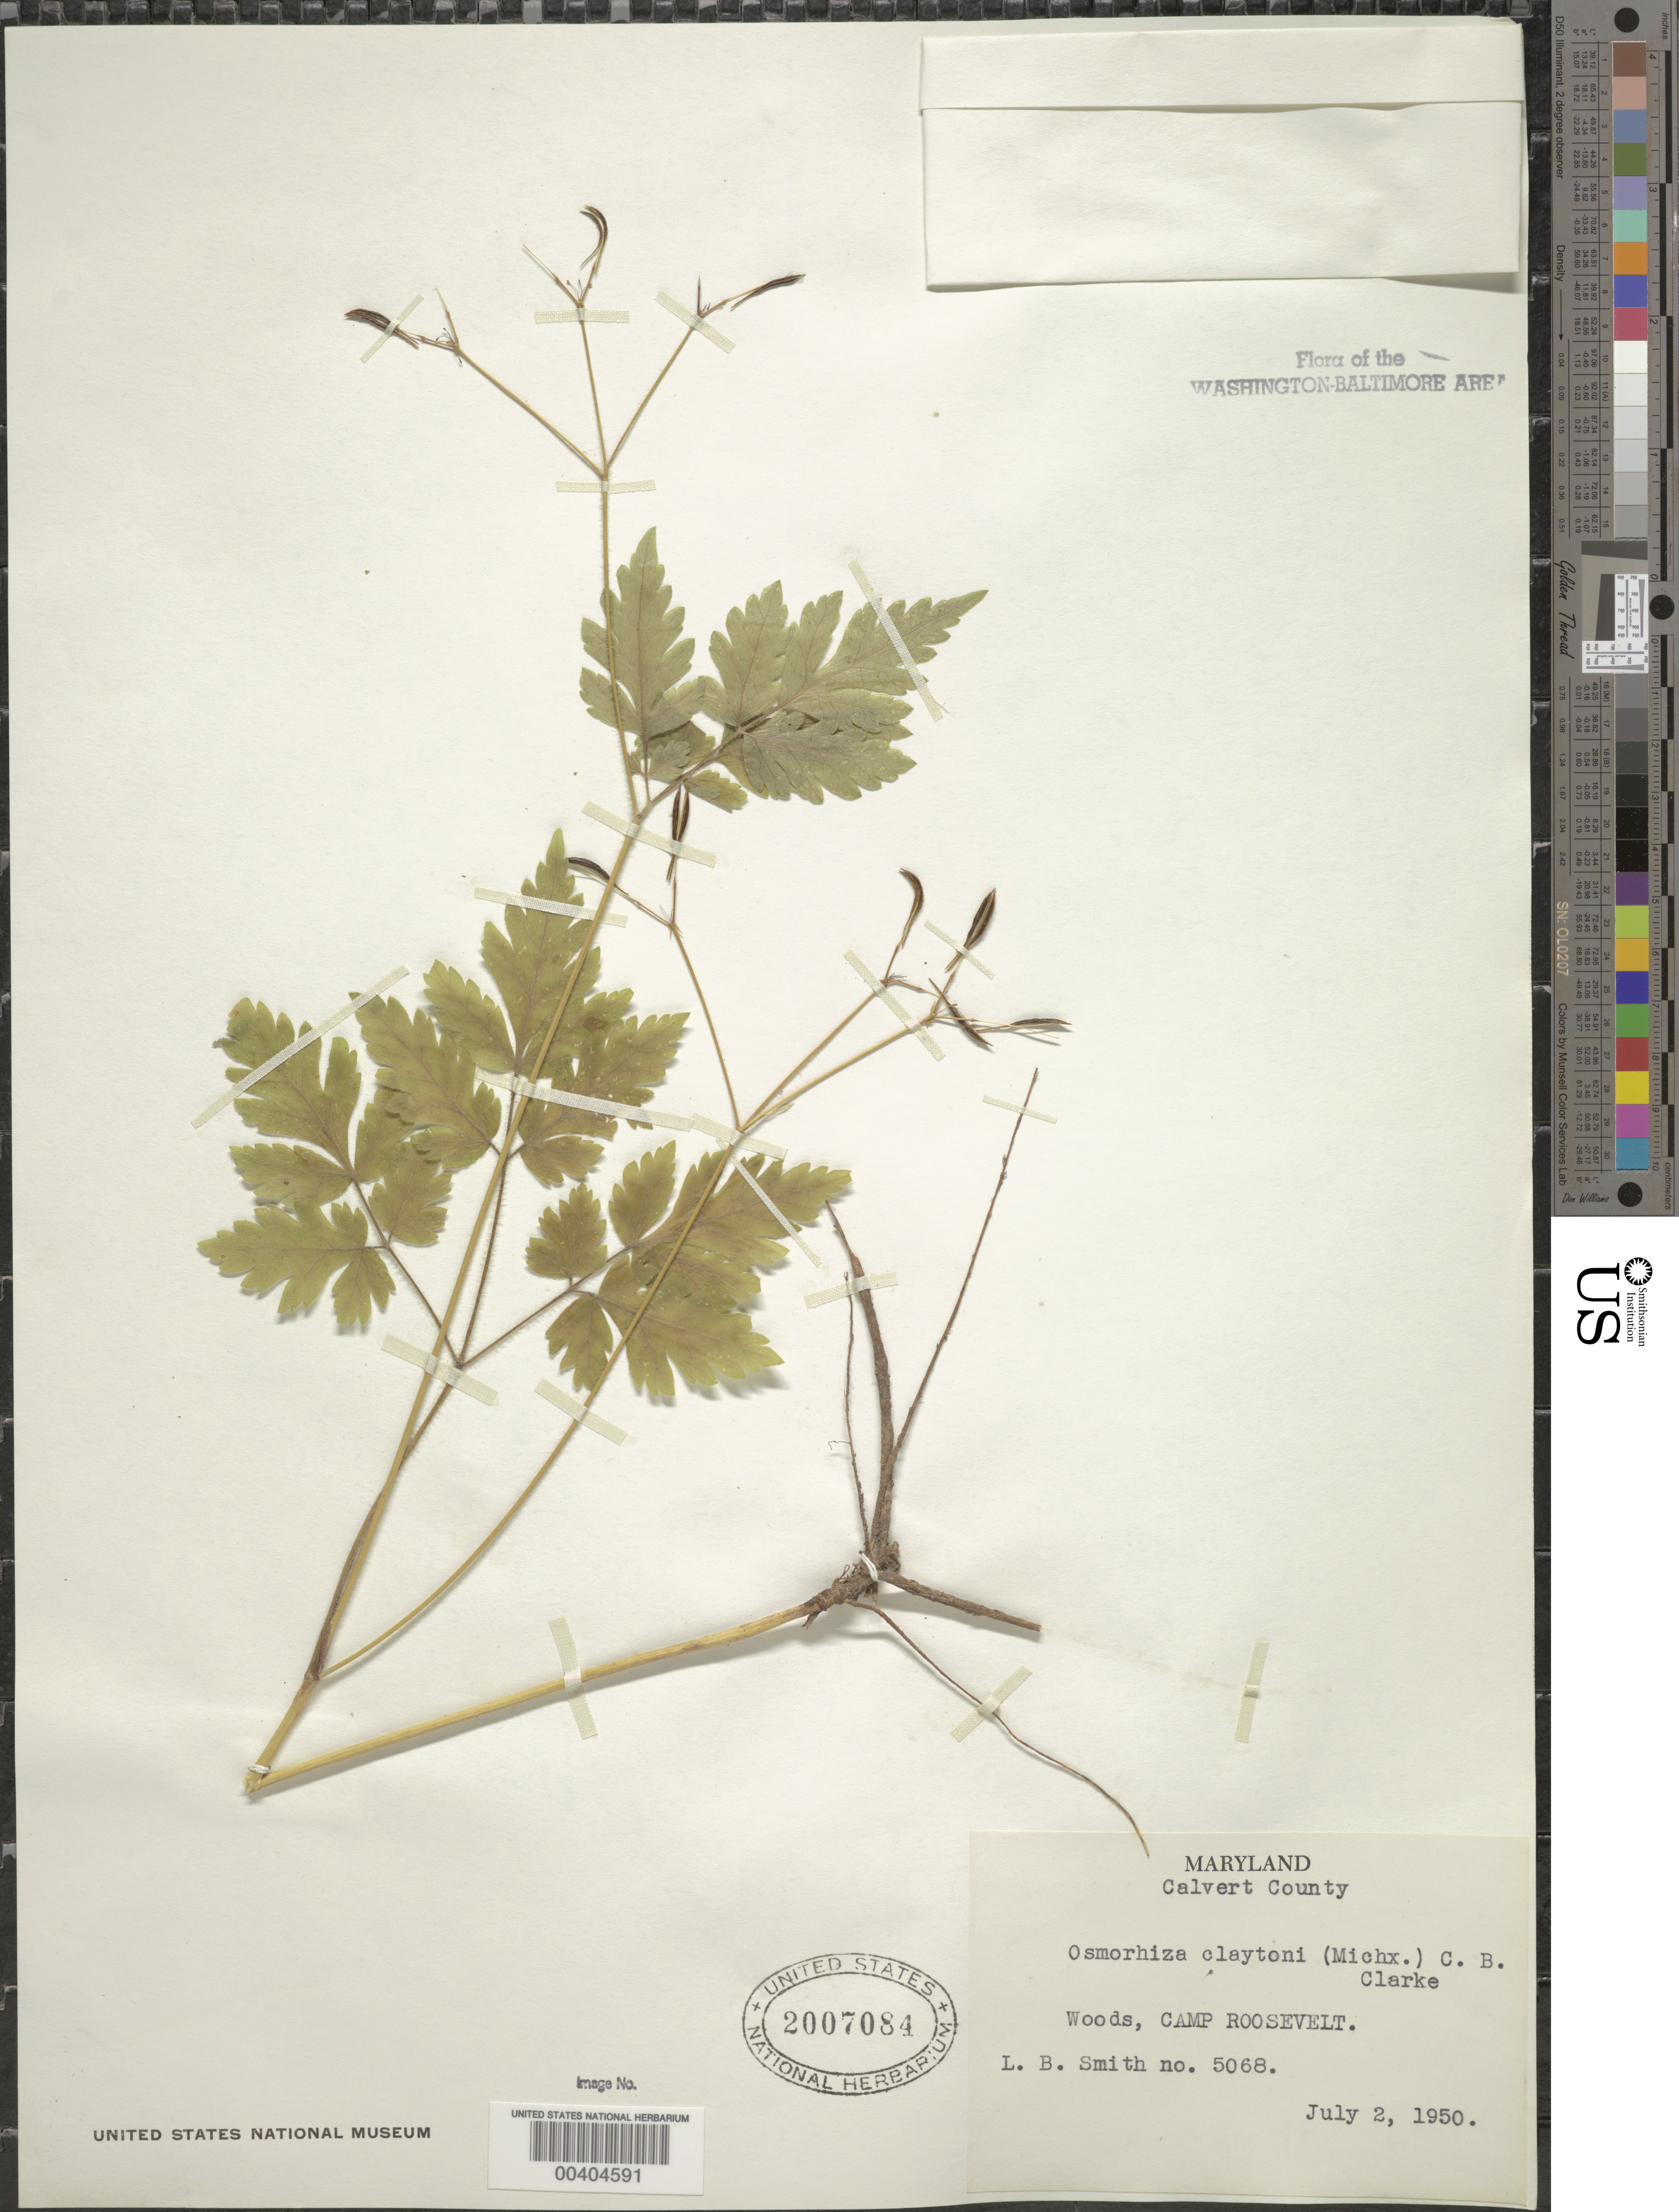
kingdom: Plantae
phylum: Tracheophyta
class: Magnoliopsida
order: Apiales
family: Apiaceae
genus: Osmorhiza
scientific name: Osmorhiza claytonii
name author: (Michx.) C.B. Clarke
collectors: L. Smith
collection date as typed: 02 Jul 1950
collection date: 1950-07-02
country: United States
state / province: Maryland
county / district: Calvert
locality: Camp Roosevelt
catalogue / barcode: US 2007084